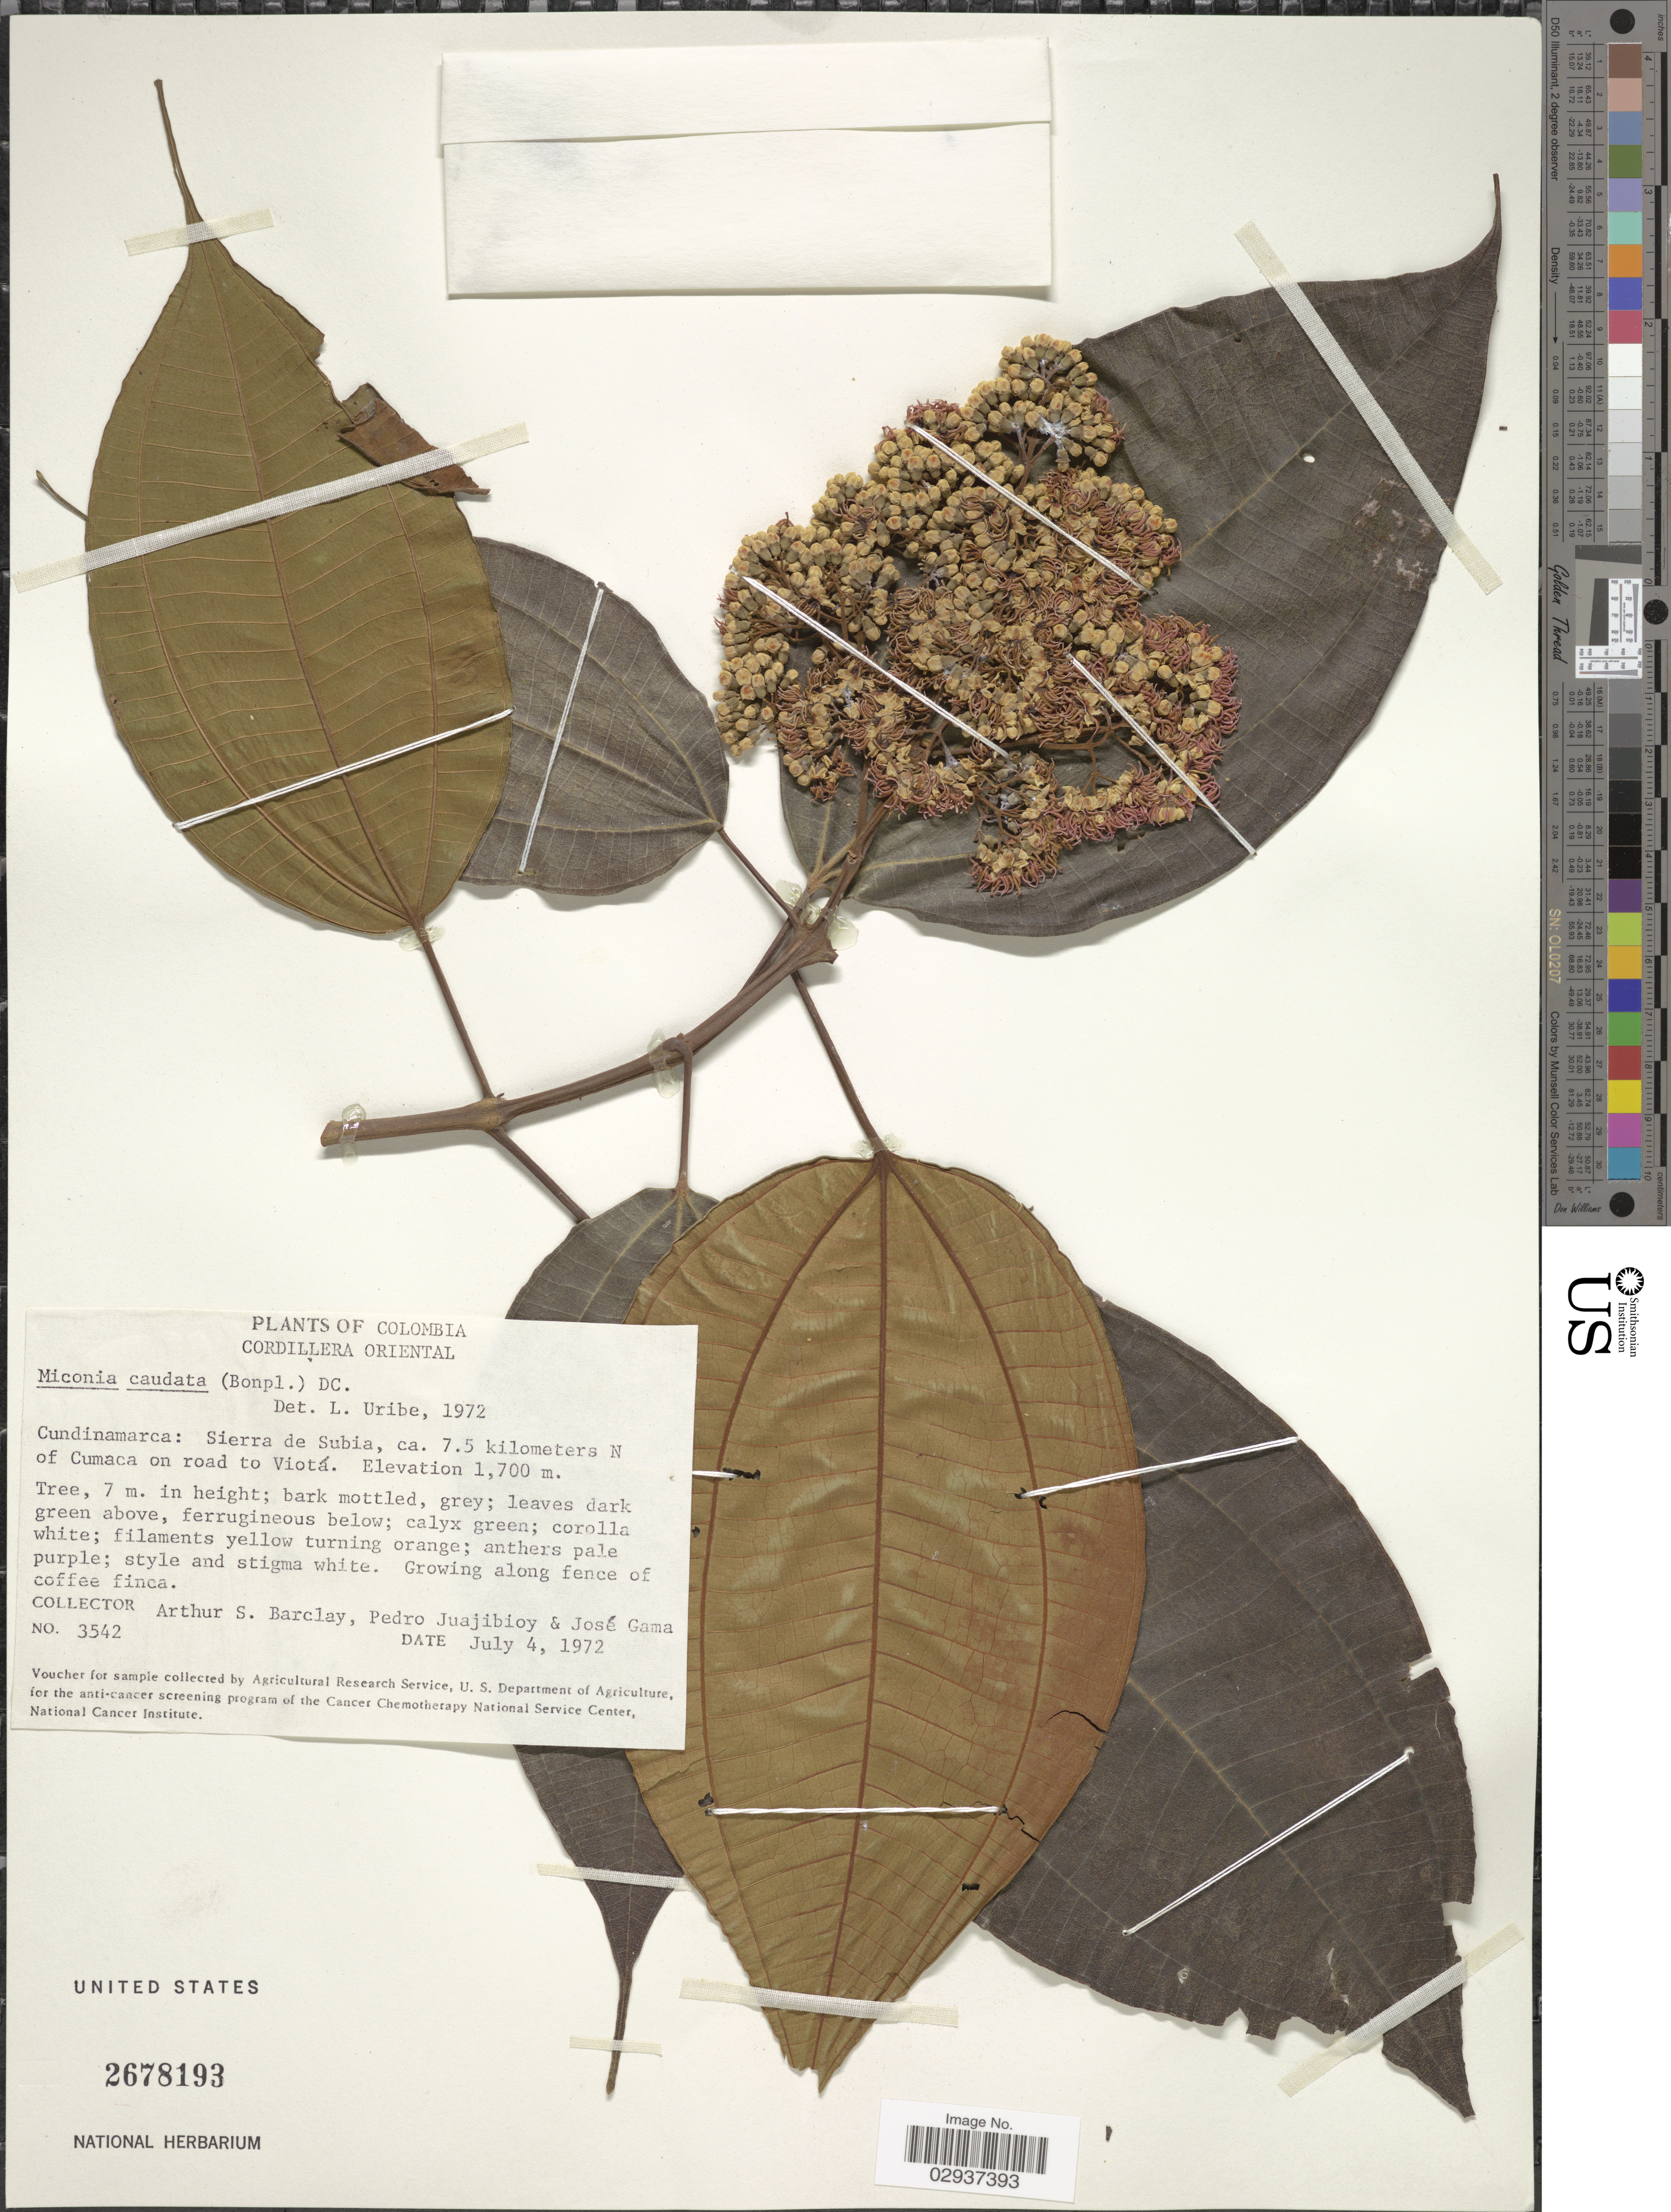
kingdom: Plantae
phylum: Tracheophyta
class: Magnoliopsida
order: Myrtales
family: Melastomataceae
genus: Miconia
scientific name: Miconia caudata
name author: (Bonpl.) DC.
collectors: A. S. Barclay, P. Juajibioy & J. Gama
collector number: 3542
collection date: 1972-07-04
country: Colombia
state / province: Cundinamarca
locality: Cordillera Oriental. Sierra de Subia, ca. 7.5 kilometers N of Cumaca on road to Viotá.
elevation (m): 1700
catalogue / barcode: US 2678193